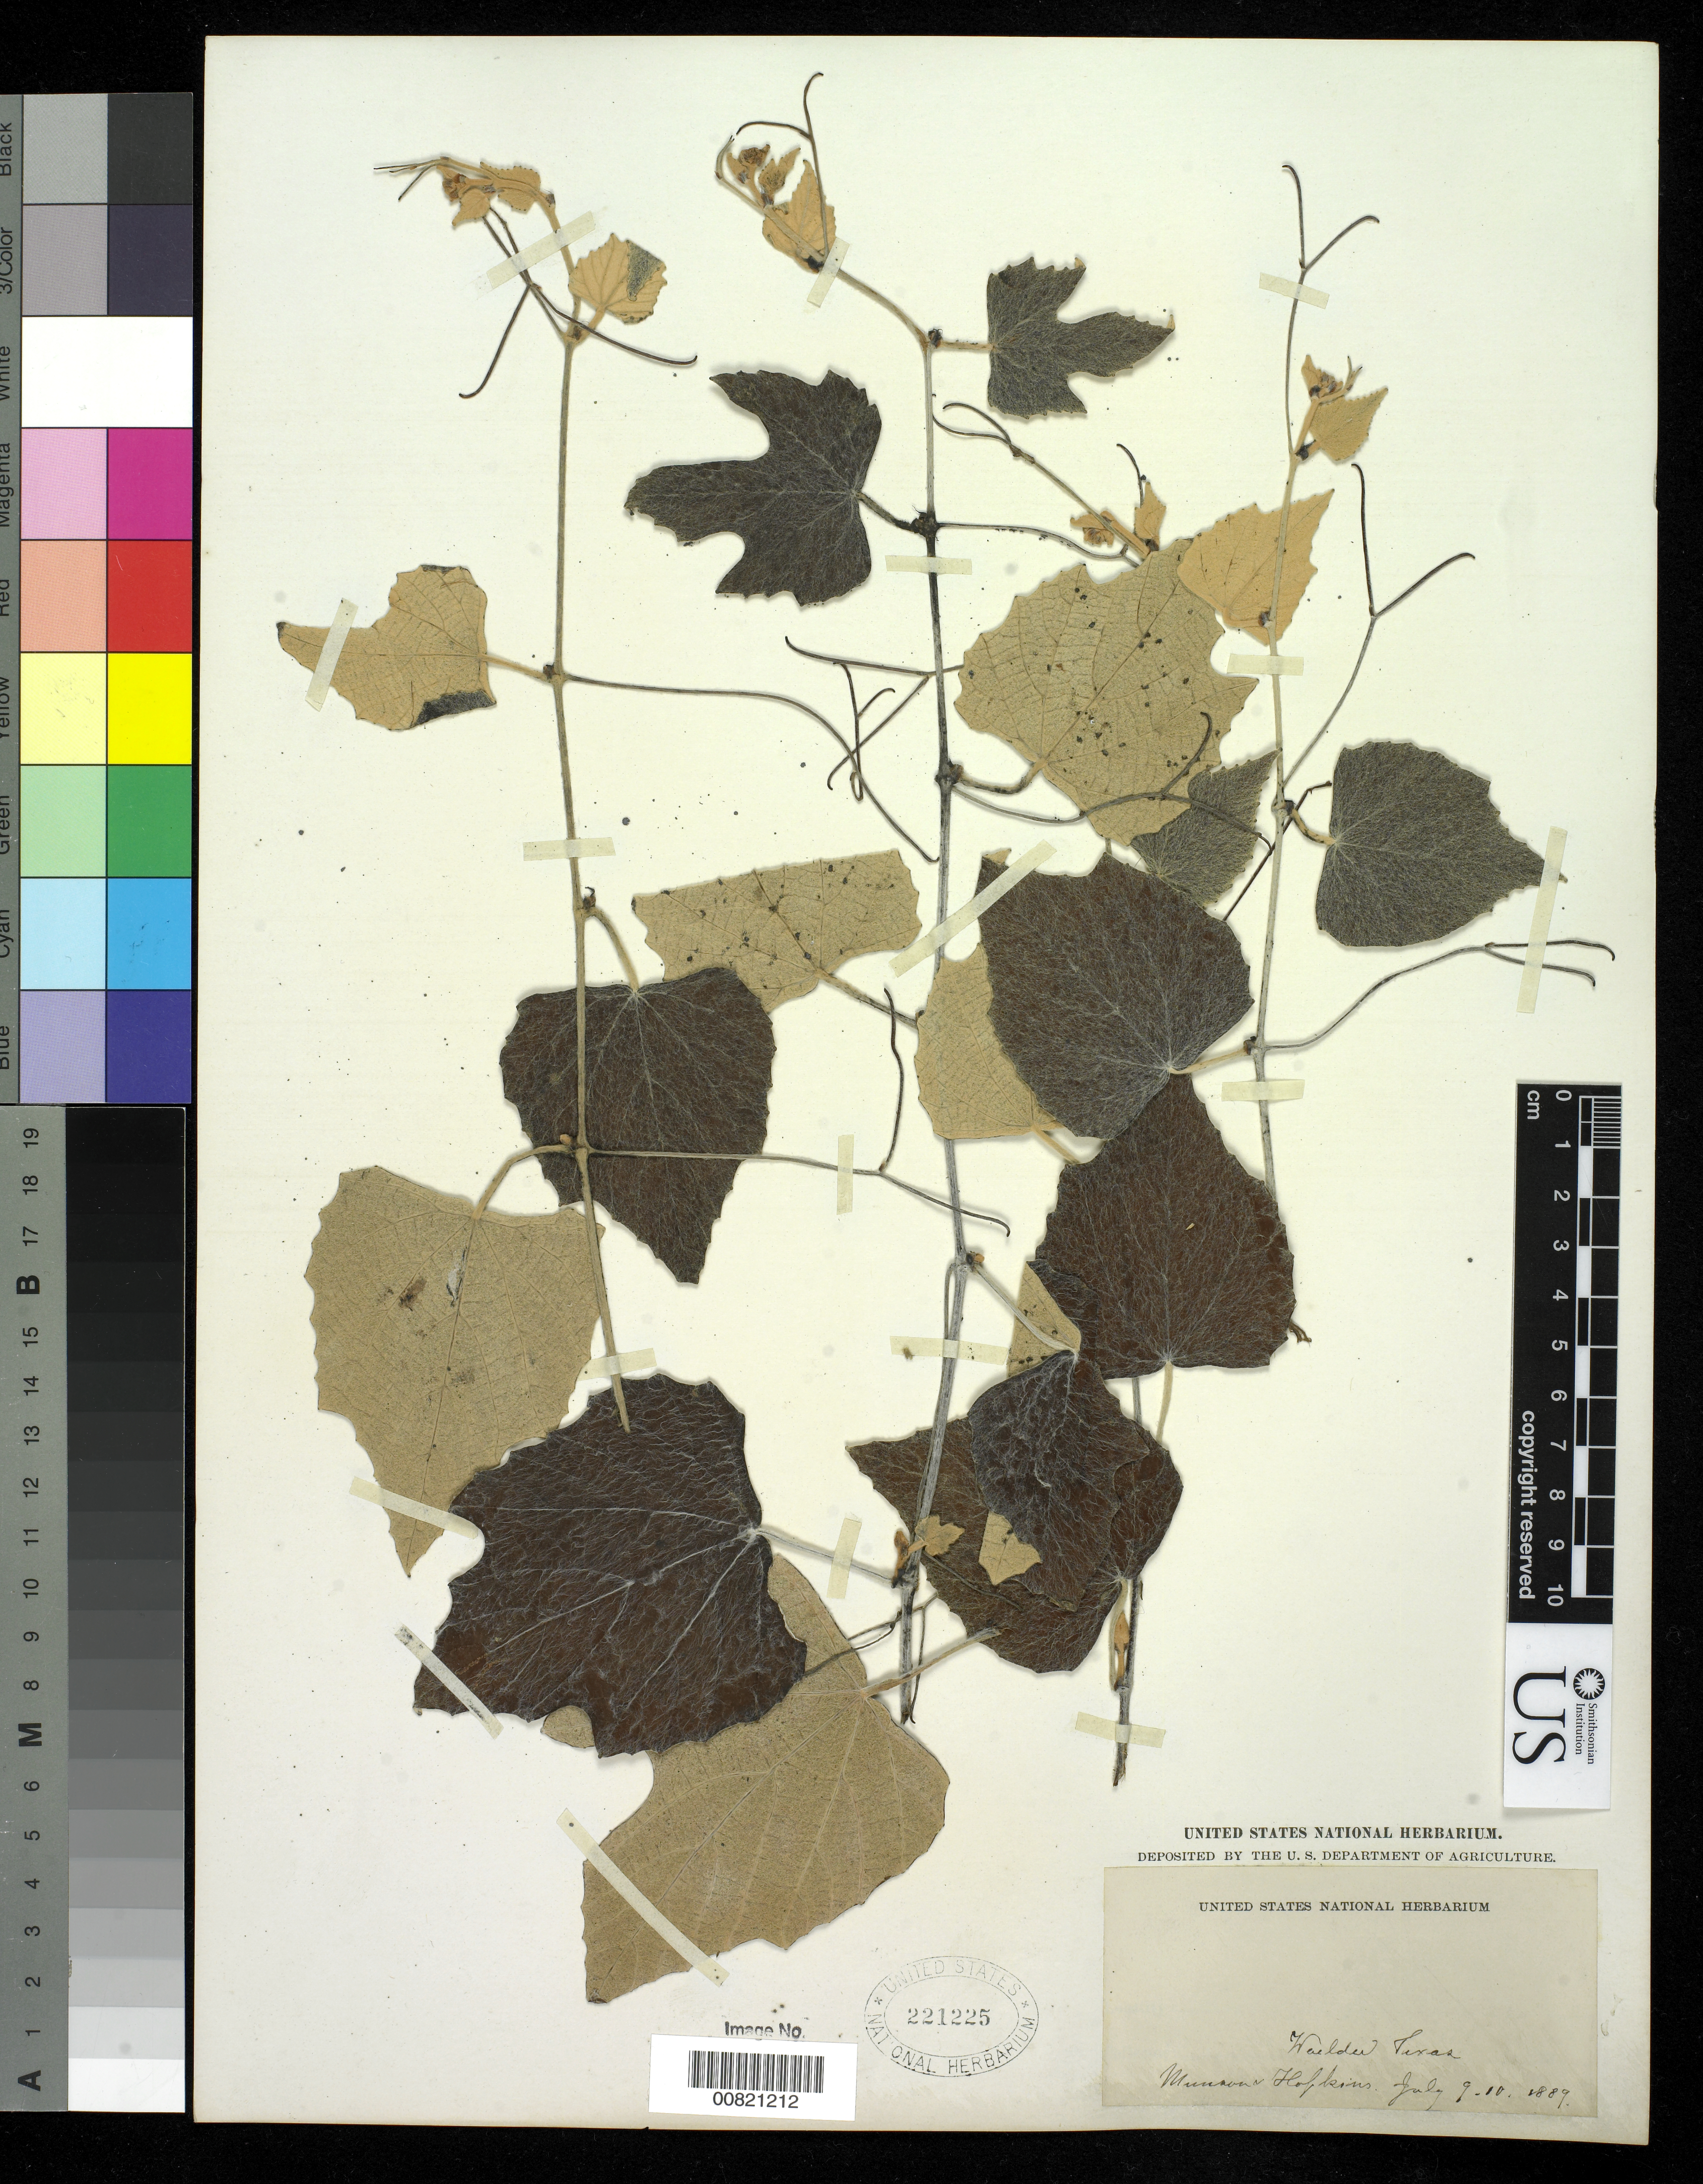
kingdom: Plantae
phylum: Tracheophyta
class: Magnoliopsida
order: Vitales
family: Vitaceae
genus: Vitis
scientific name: Vitis sp.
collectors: T. V. Munson & -. Hopkins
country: United States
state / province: Texas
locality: Walder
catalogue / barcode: US 221225